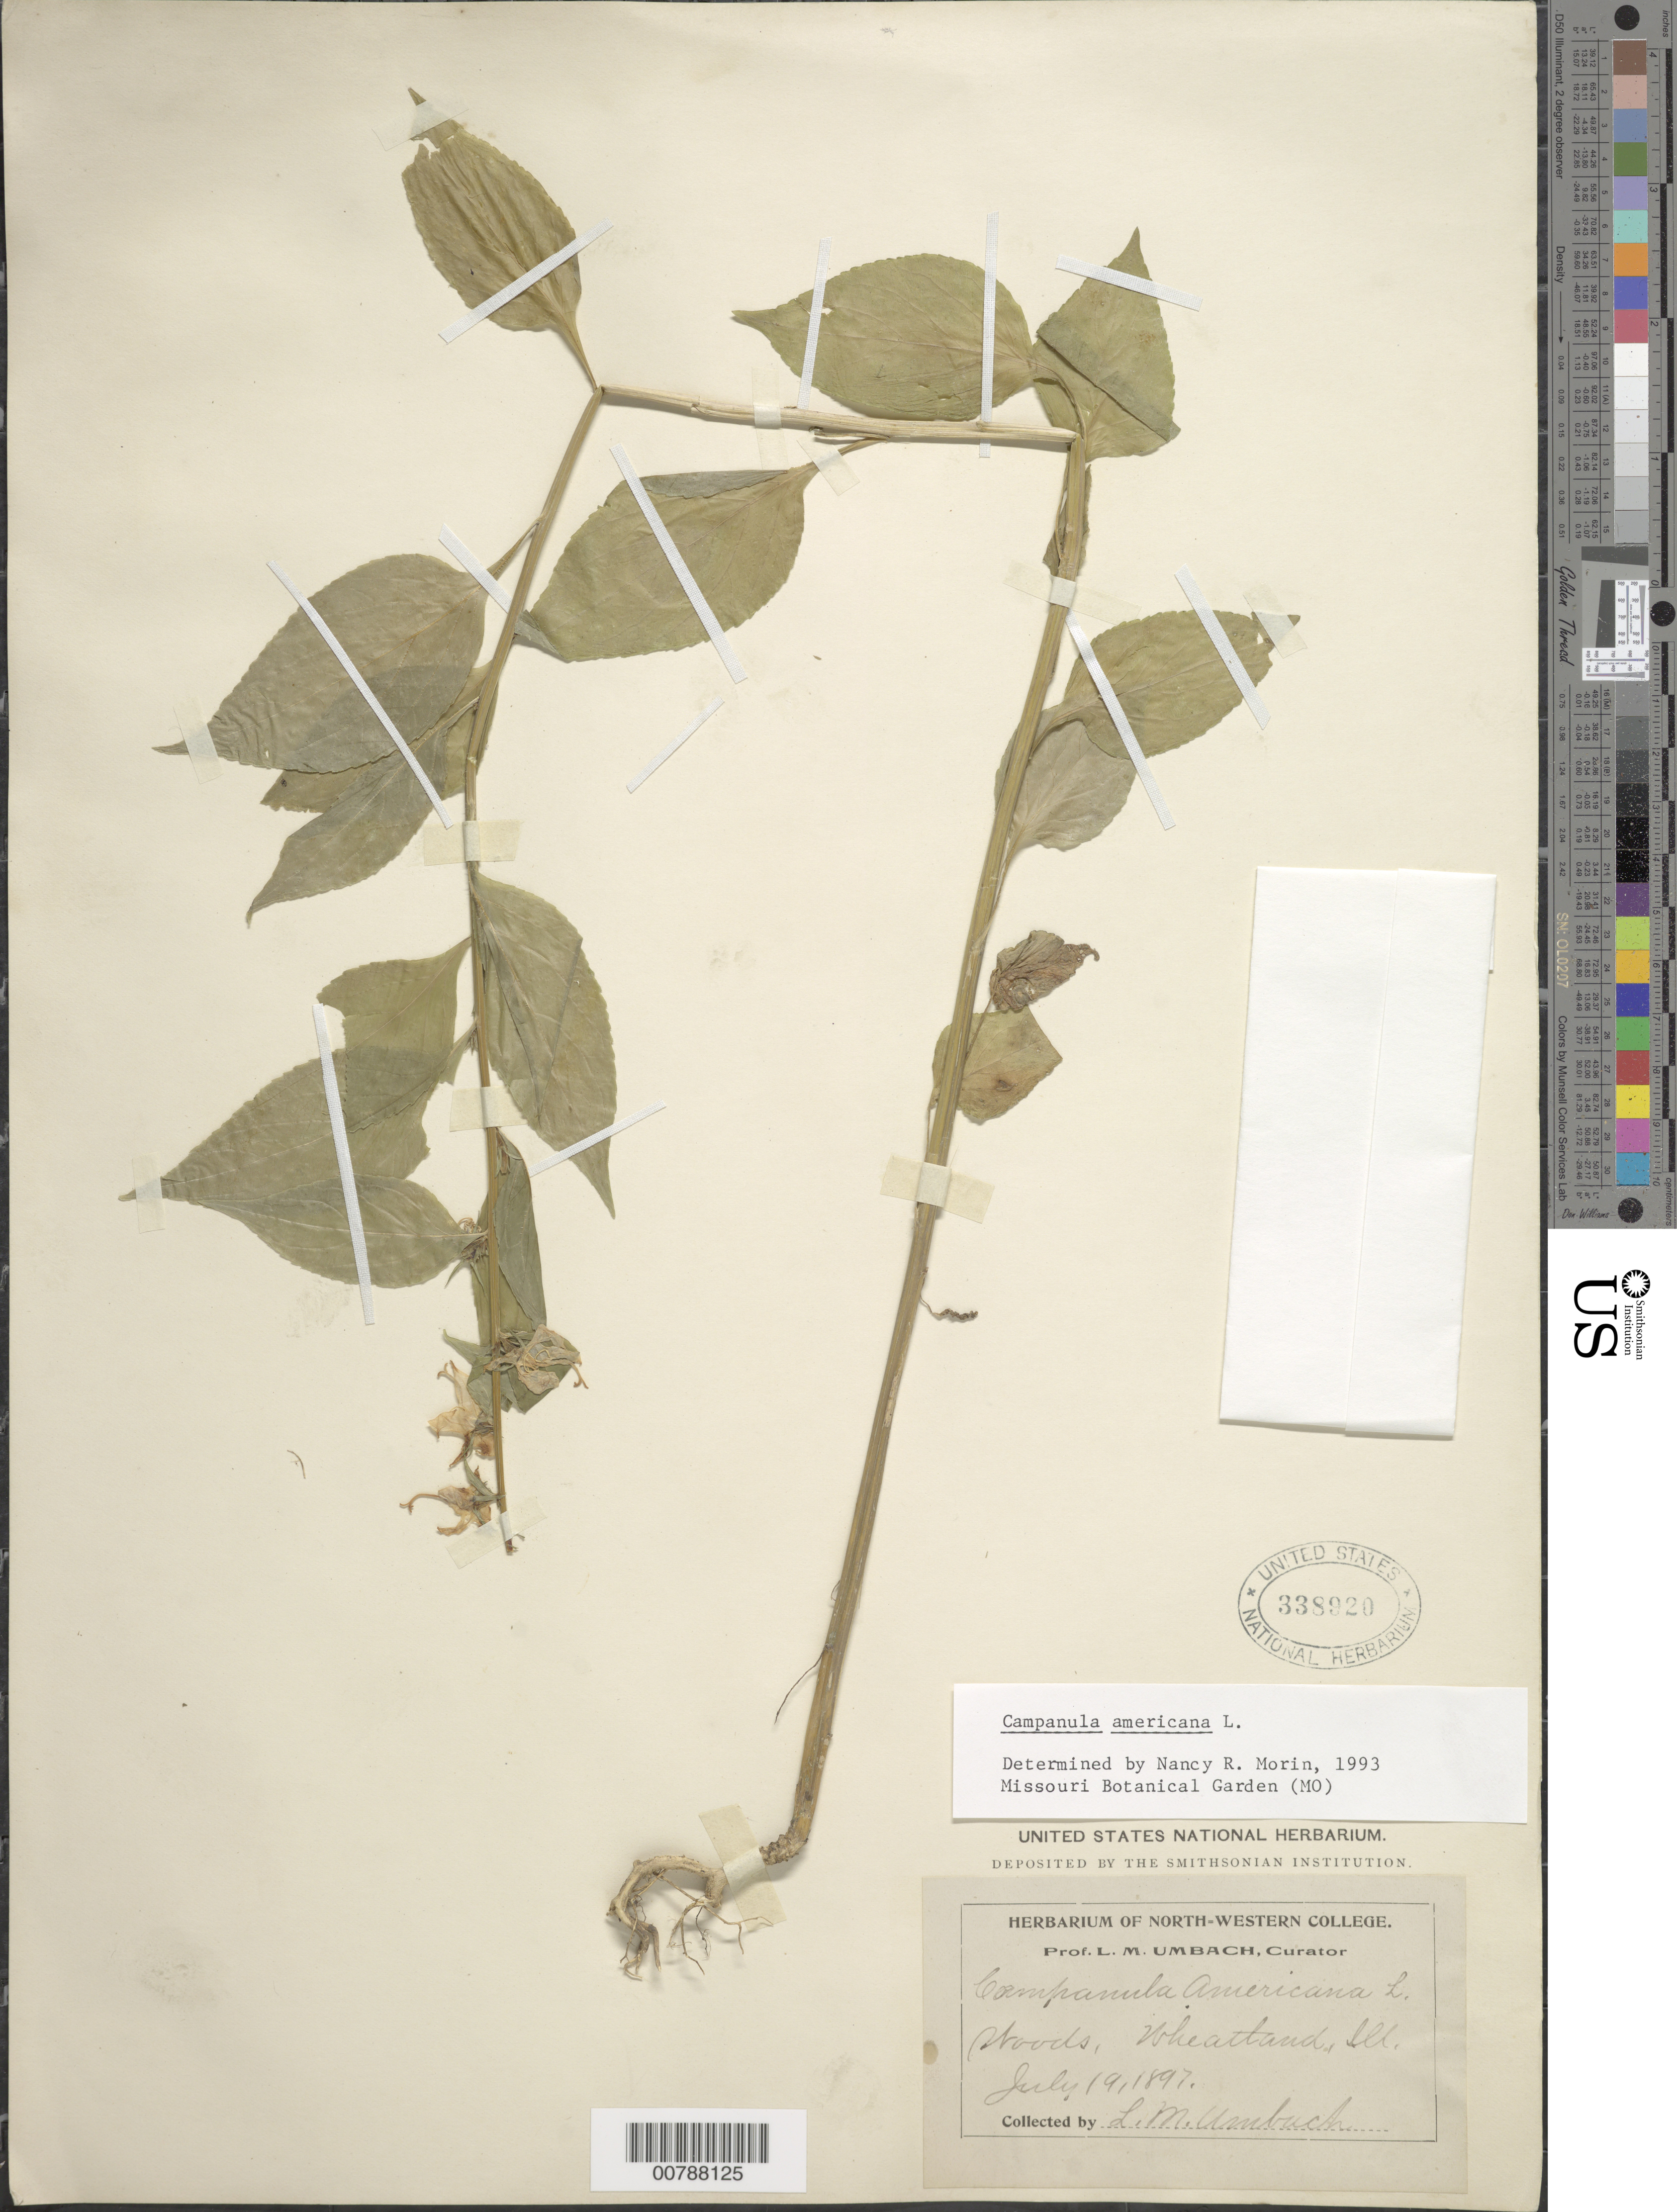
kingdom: Plantae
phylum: Tracheophyta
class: Magnoliopsida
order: Asterales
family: Campanulaceae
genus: Campanula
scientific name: Campanula americana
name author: L.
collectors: L. M. Umbach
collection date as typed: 19 Jul 1897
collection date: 1897-07-19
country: United States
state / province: Illinois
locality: Wheatland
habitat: Woods.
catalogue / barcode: US 338920